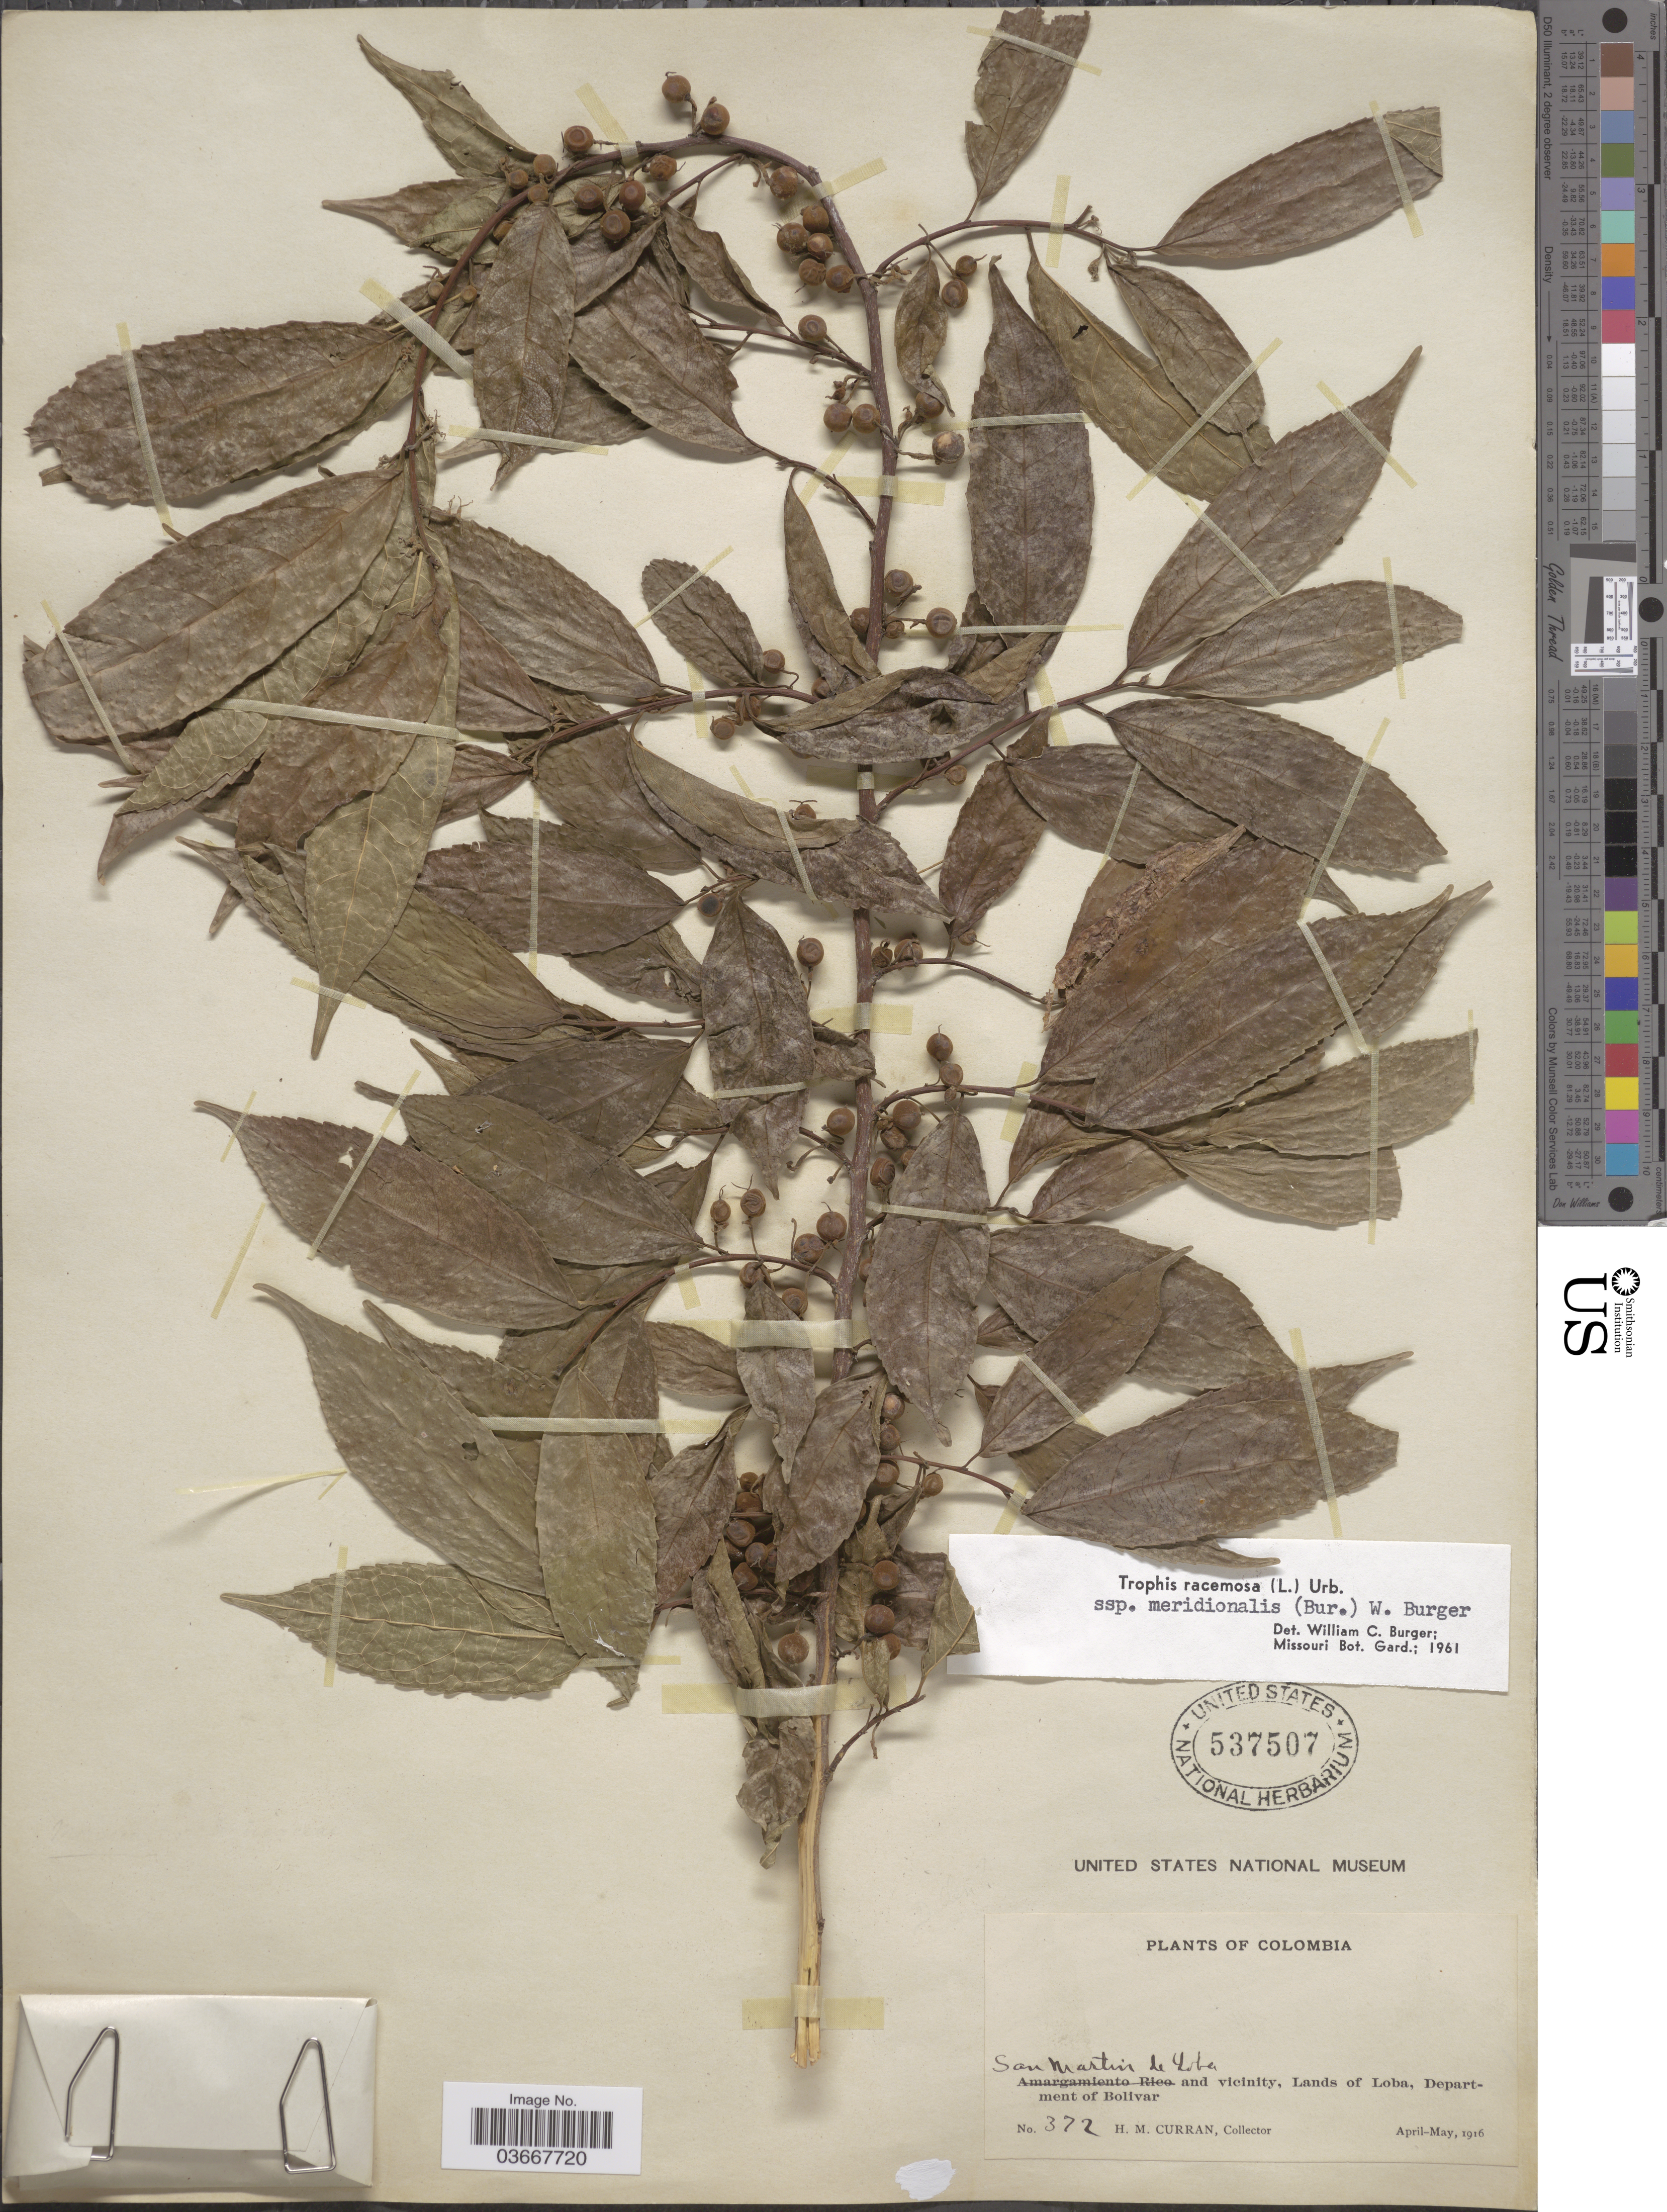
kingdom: Plantae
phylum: Tracheophyta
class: Magnoliopsida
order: Rosales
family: Moraceae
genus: Trophis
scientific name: Trophis racemosa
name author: (L.) Urb.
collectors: H. M. Curran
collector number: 372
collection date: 1916-04/1916-05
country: Colombia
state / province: Bolívar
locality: San Martin de Loba and vicinity, Lands of Loba, Department of Bolivar.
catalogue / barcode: US 537507